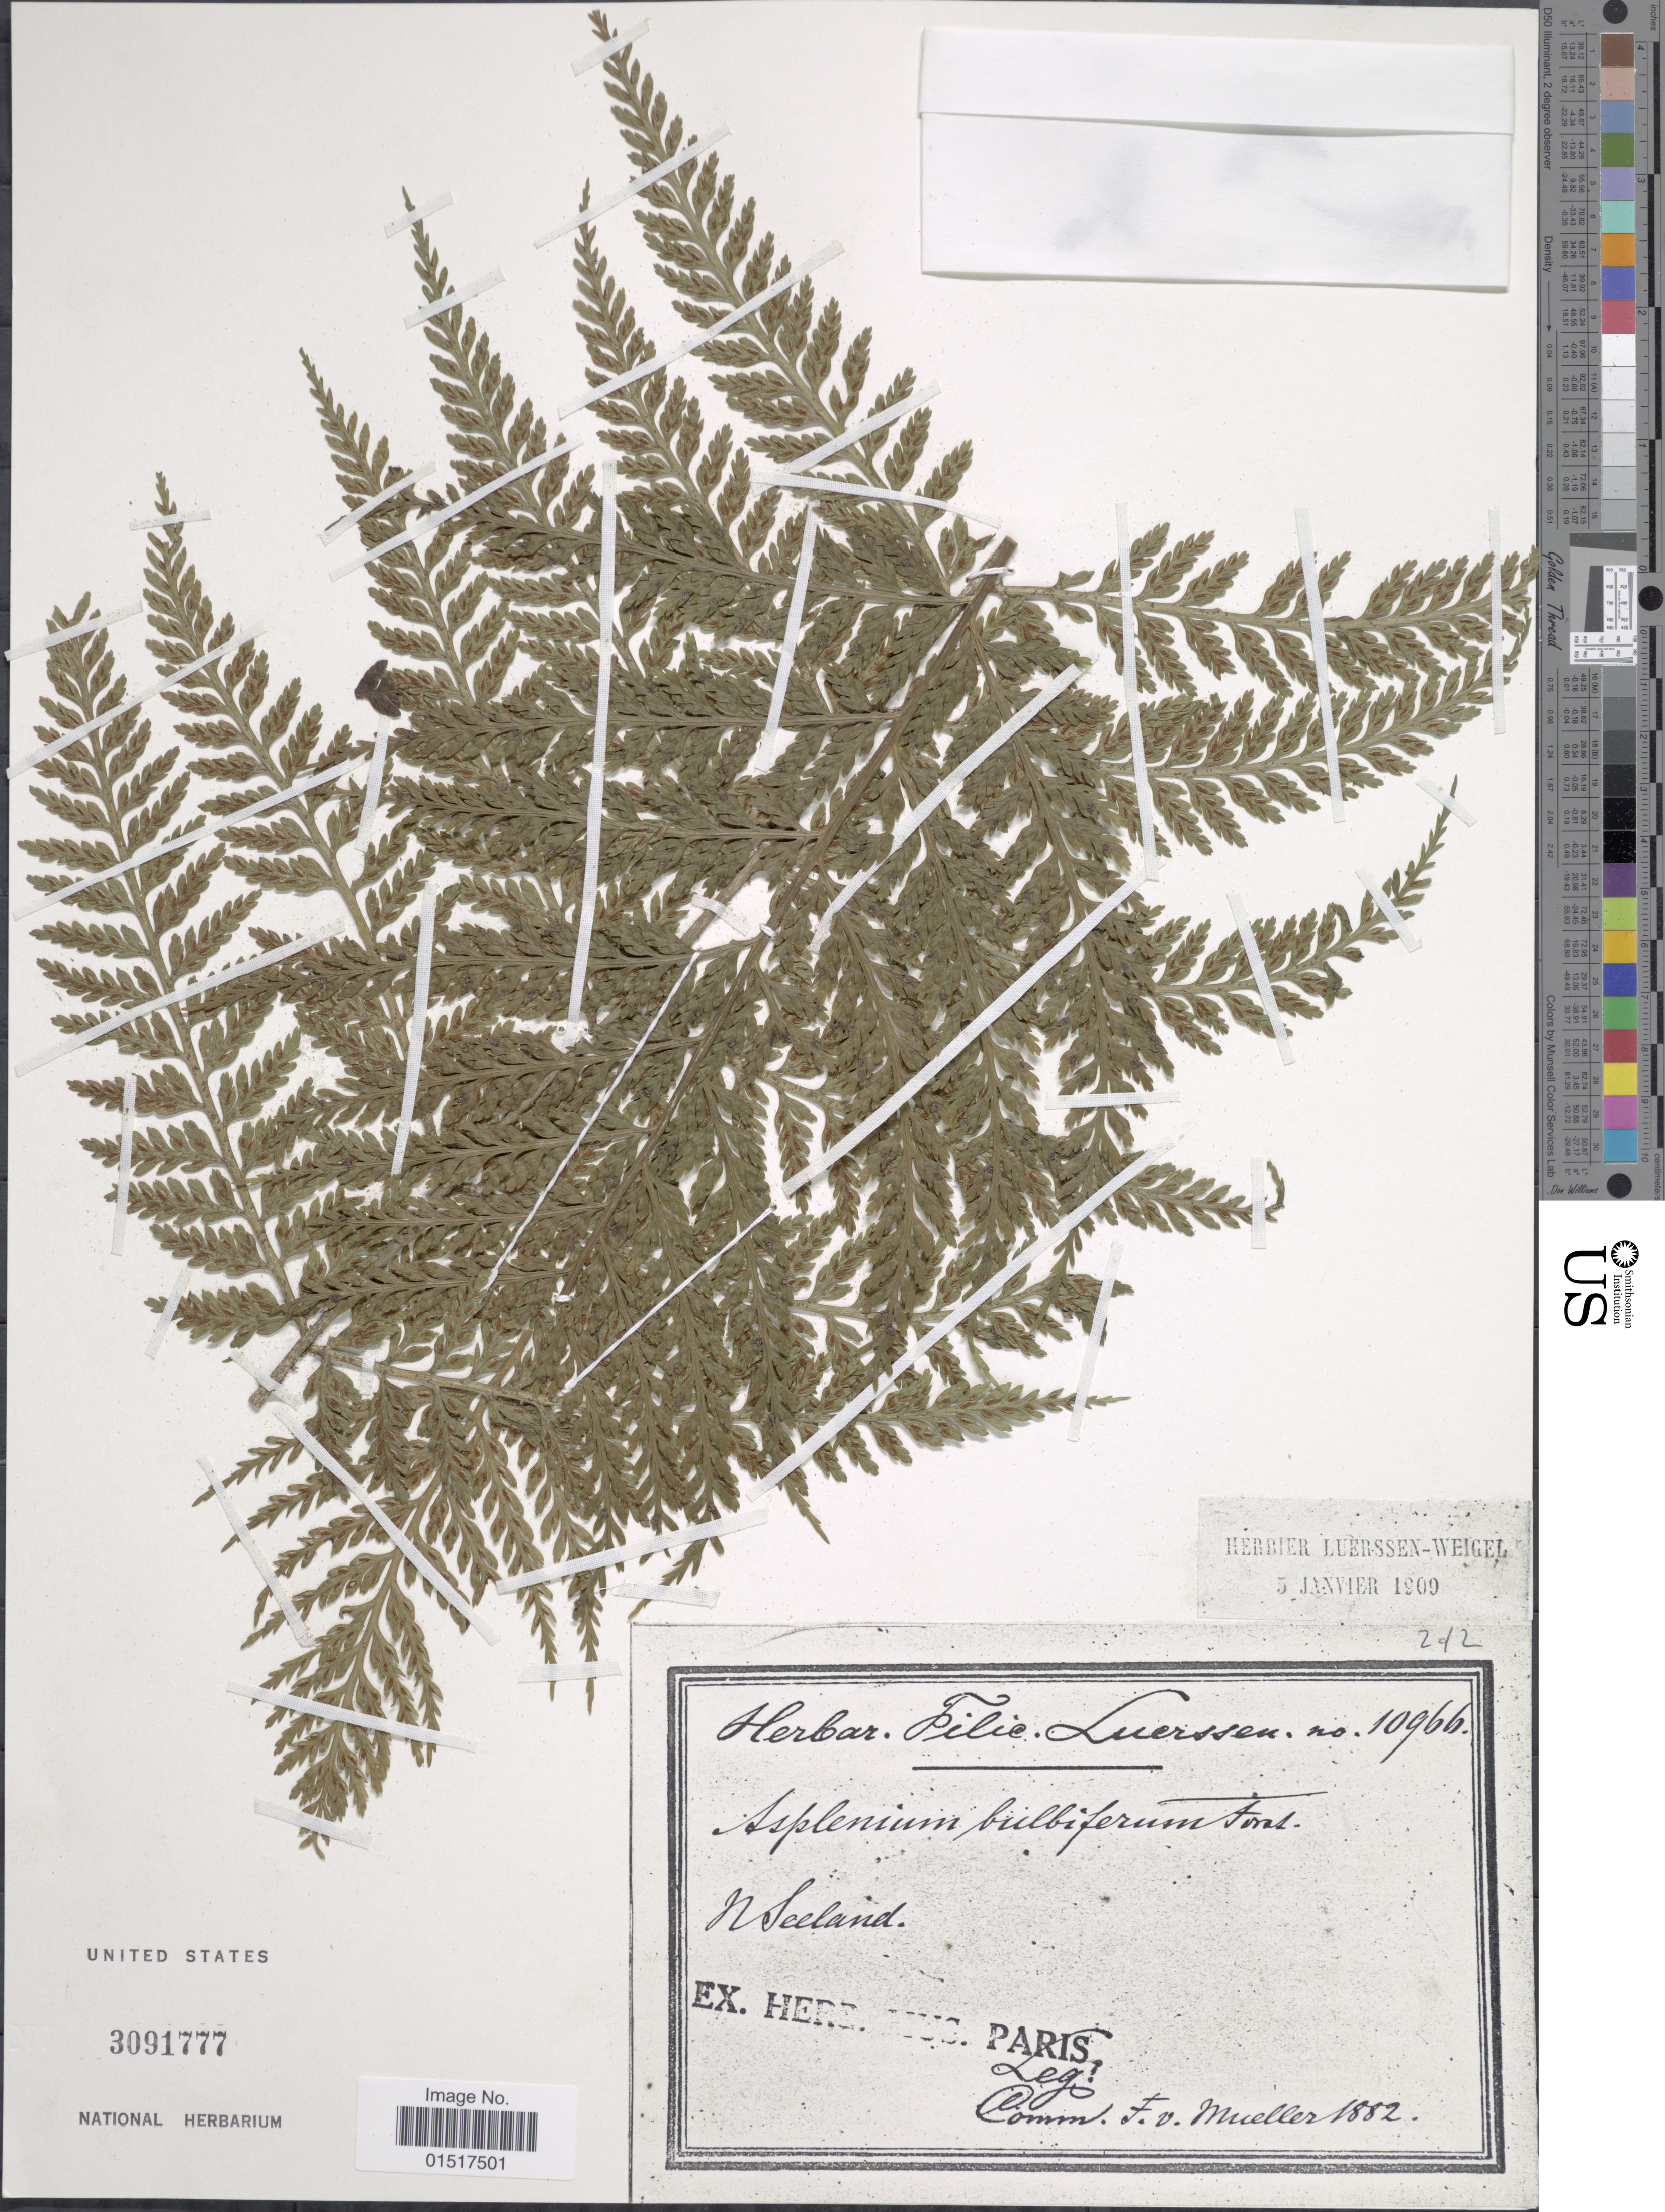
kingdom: Plantae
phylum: Tracheophyta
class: Polypodiopsida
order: Polypodiales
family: Aspleniaceae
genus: Asplenium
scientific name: Asplenium bulbiferum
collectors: ex herb. Paris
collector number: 10966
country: New Zealand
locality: N Seeland.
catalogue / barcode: US 3091777